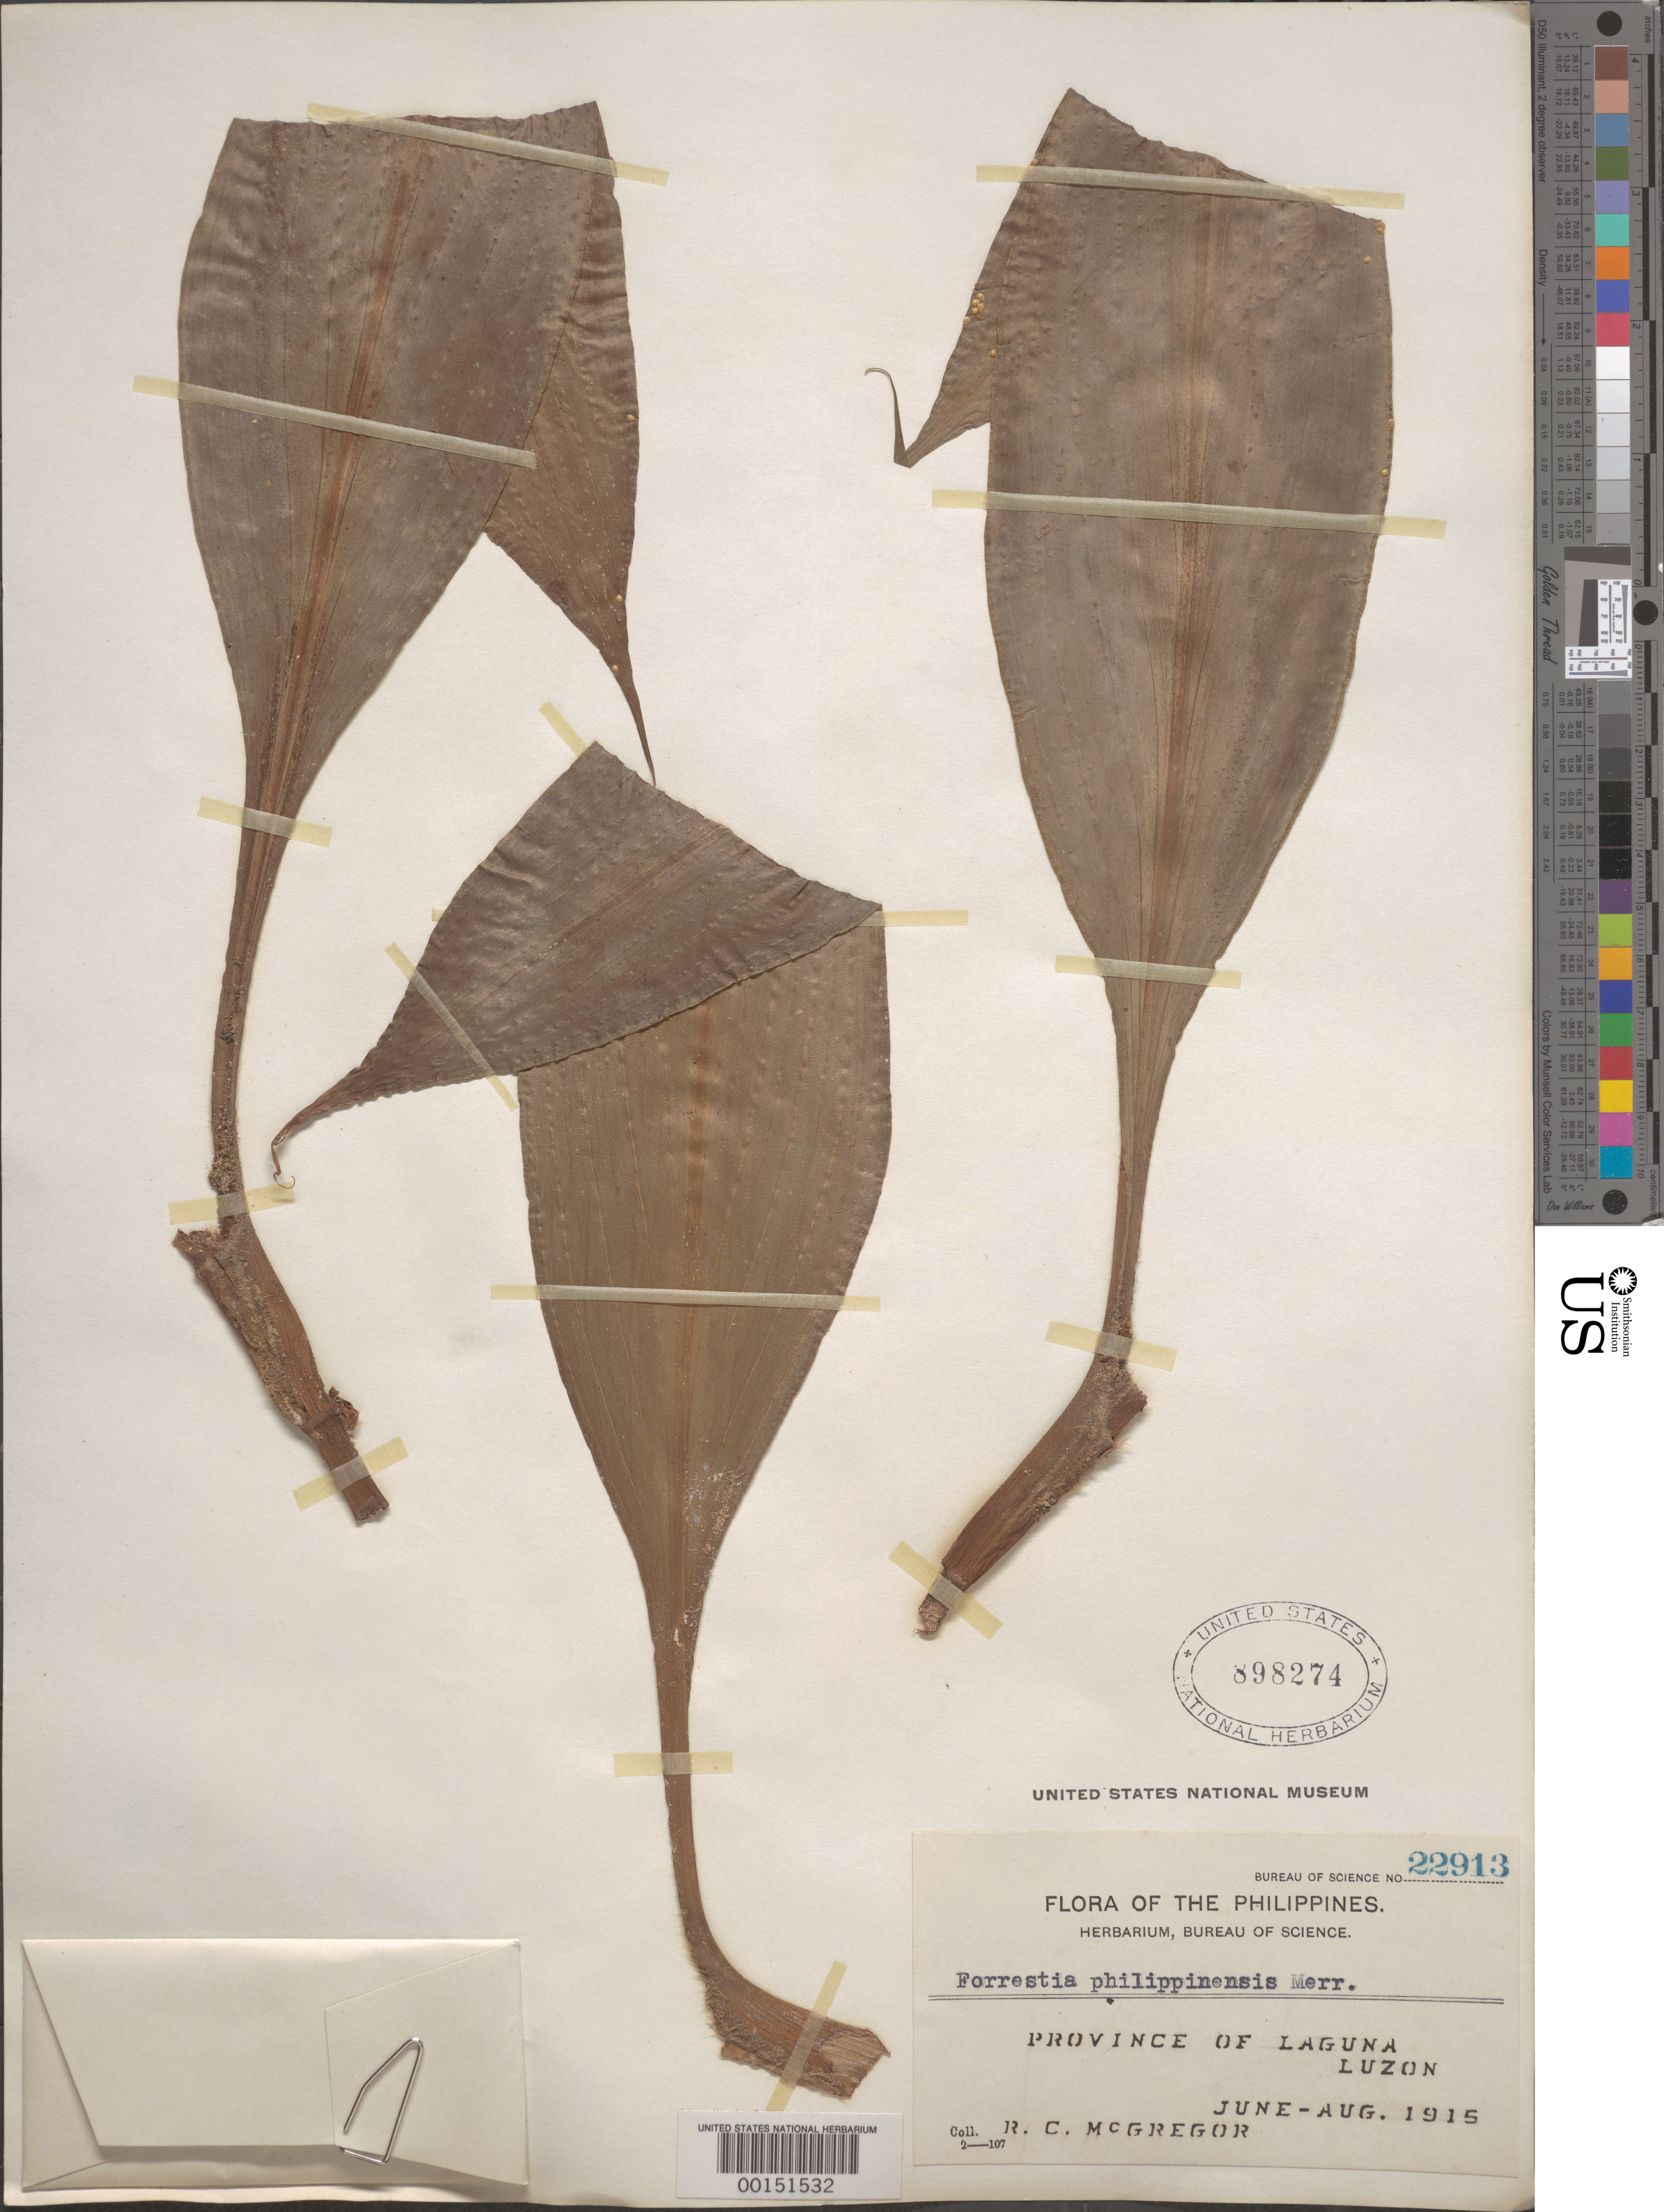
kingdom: Plantae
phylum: Tracheophyta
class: Liliopsida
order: Commelinales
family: Commelinaceae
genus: Amischotolype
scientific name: Amischotolype hispida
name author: (A. Rich.) D.Y. Hong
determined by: Strong, Mark T., (BOT), Smithsonian Institution - National Museum of Natural History (UNITED STATES)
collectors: R. C. McGregor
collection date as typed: Jun 1915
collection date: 1915-06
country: Philippines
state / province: Calabarzon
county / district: Laguna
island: Luzon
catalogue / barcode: US 898274